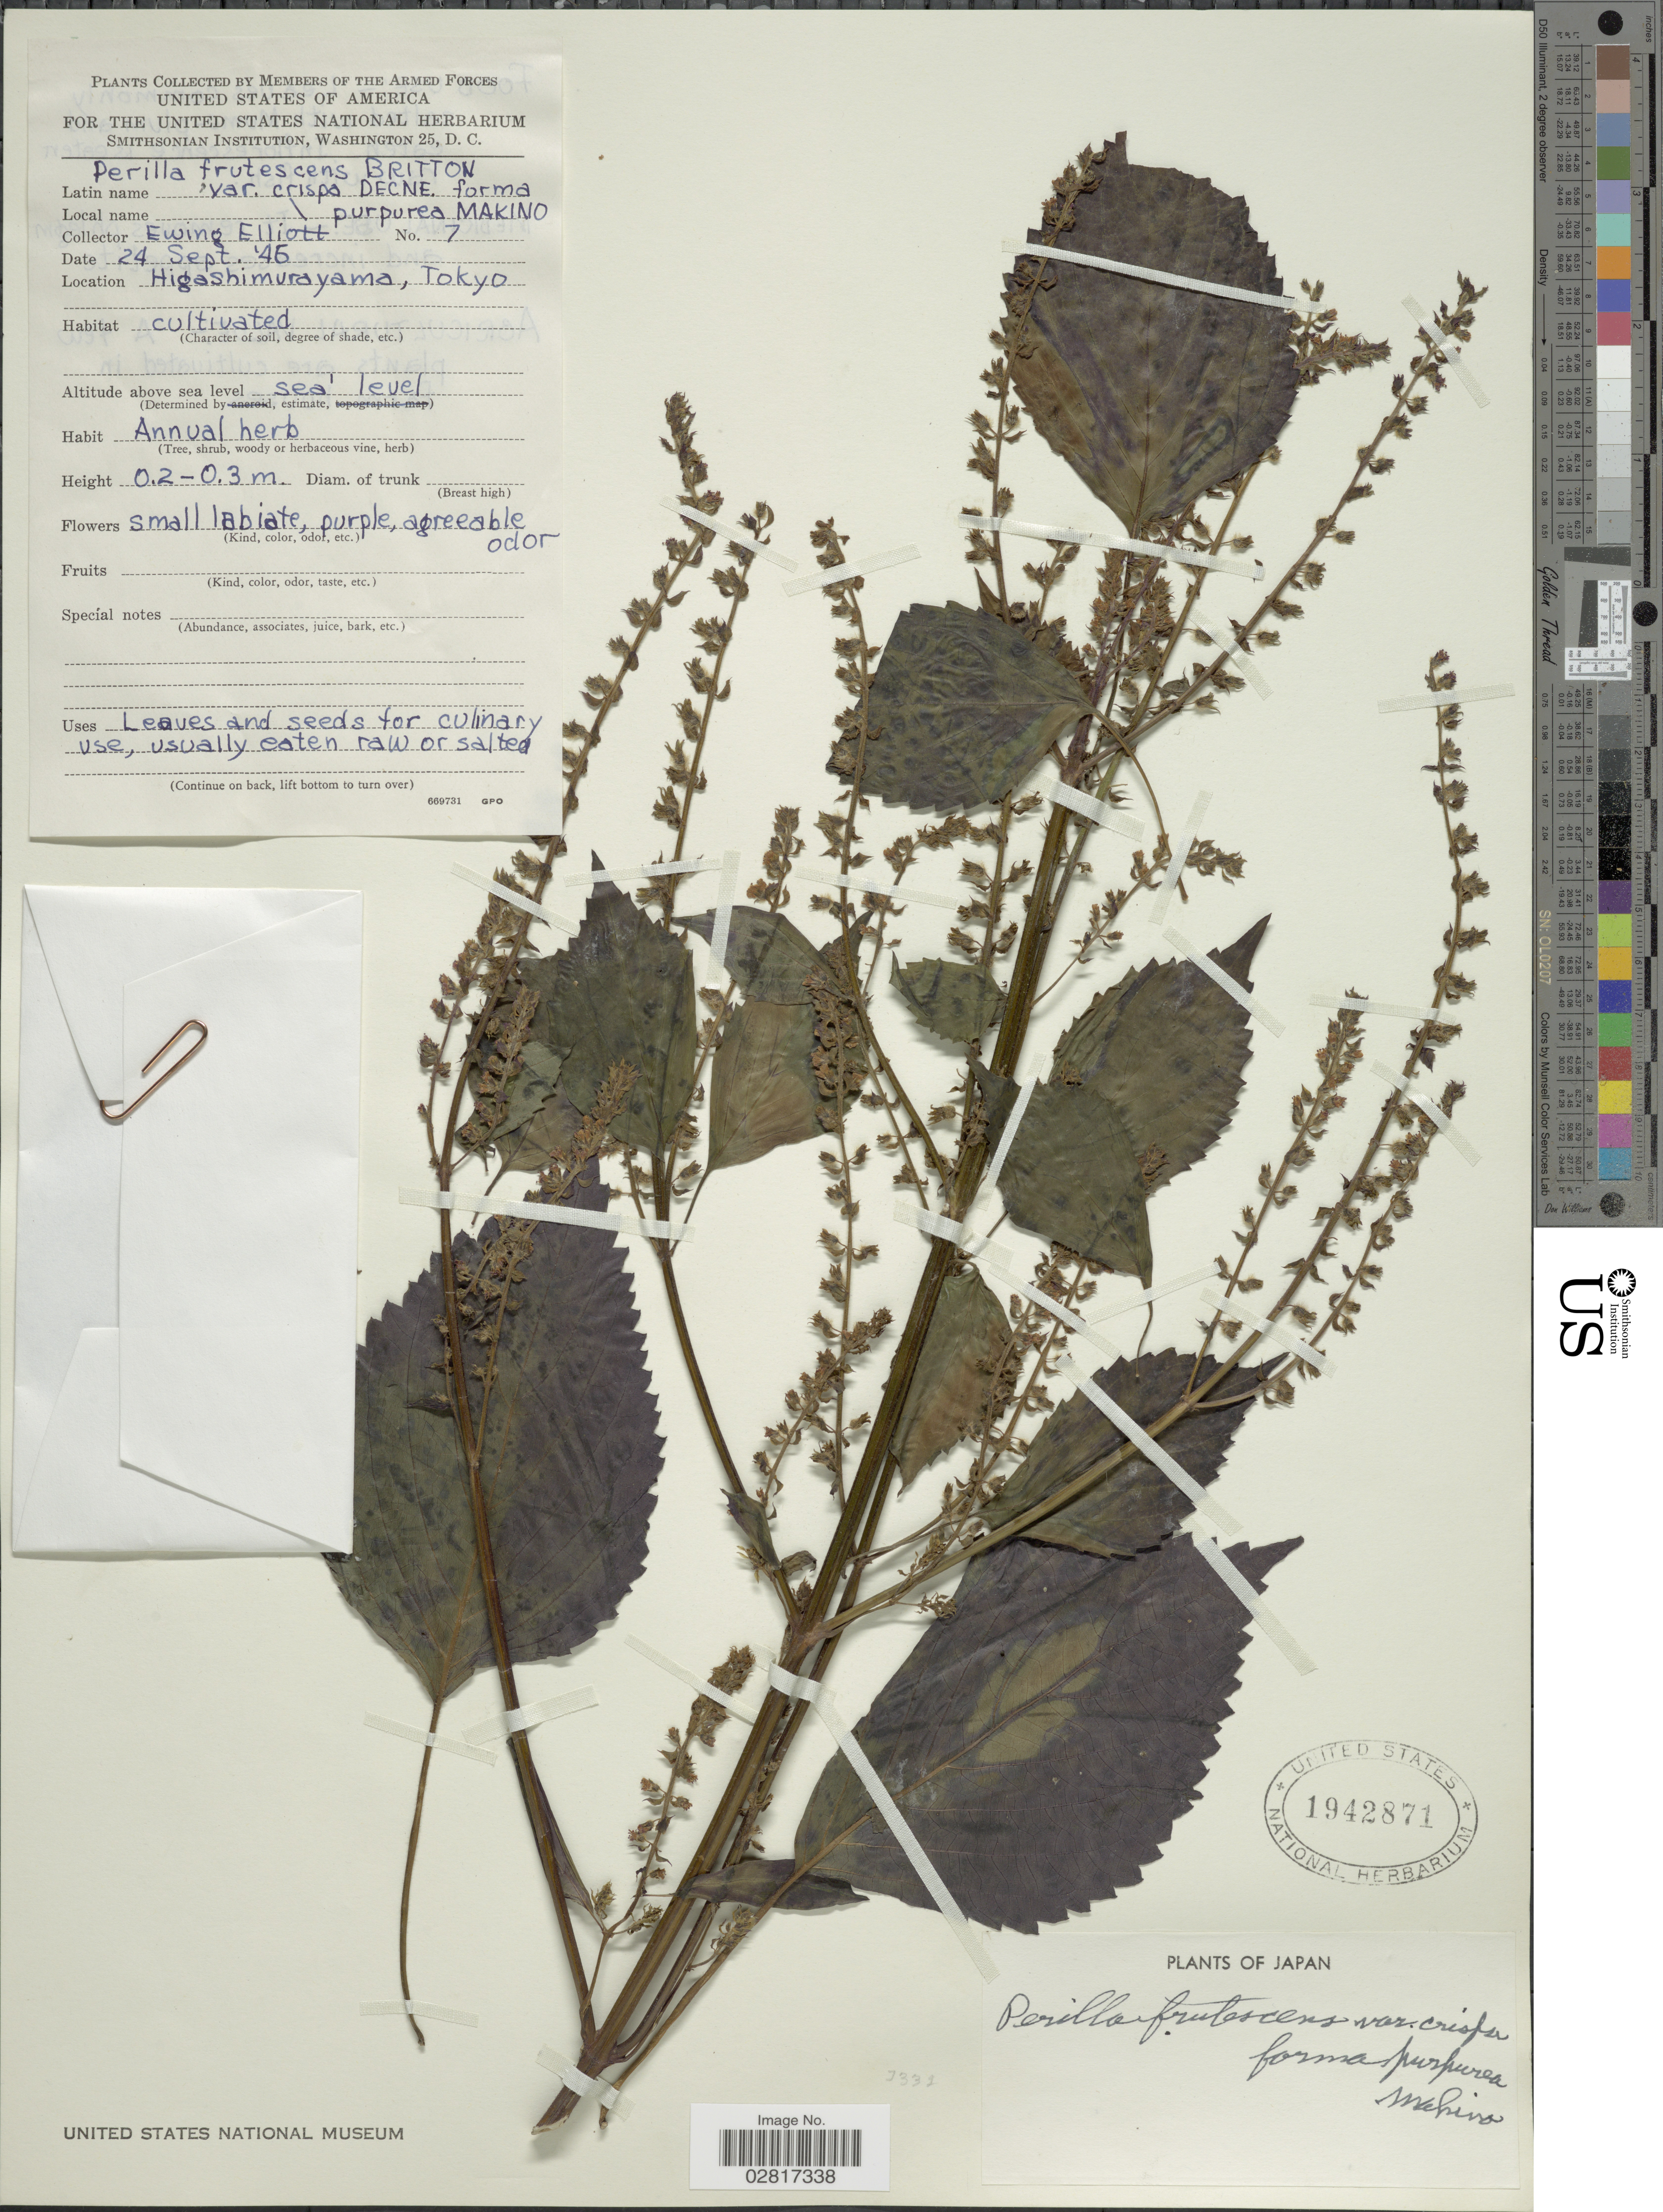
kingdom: Plantae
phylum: Tracheophyta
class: Magnoliopsida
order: Lamiales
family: Lamiaceae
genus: Perilla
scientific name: Perilla frutescens var. crispa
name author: (Thunb.) H. Deane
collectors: E. Elliott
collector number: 7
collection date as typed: Transcribed d/m/y: 24/9/45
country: Japan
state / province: Tokyo, Federal City of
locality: Higashimurayama, Tokyo.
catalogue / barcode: US 1942871